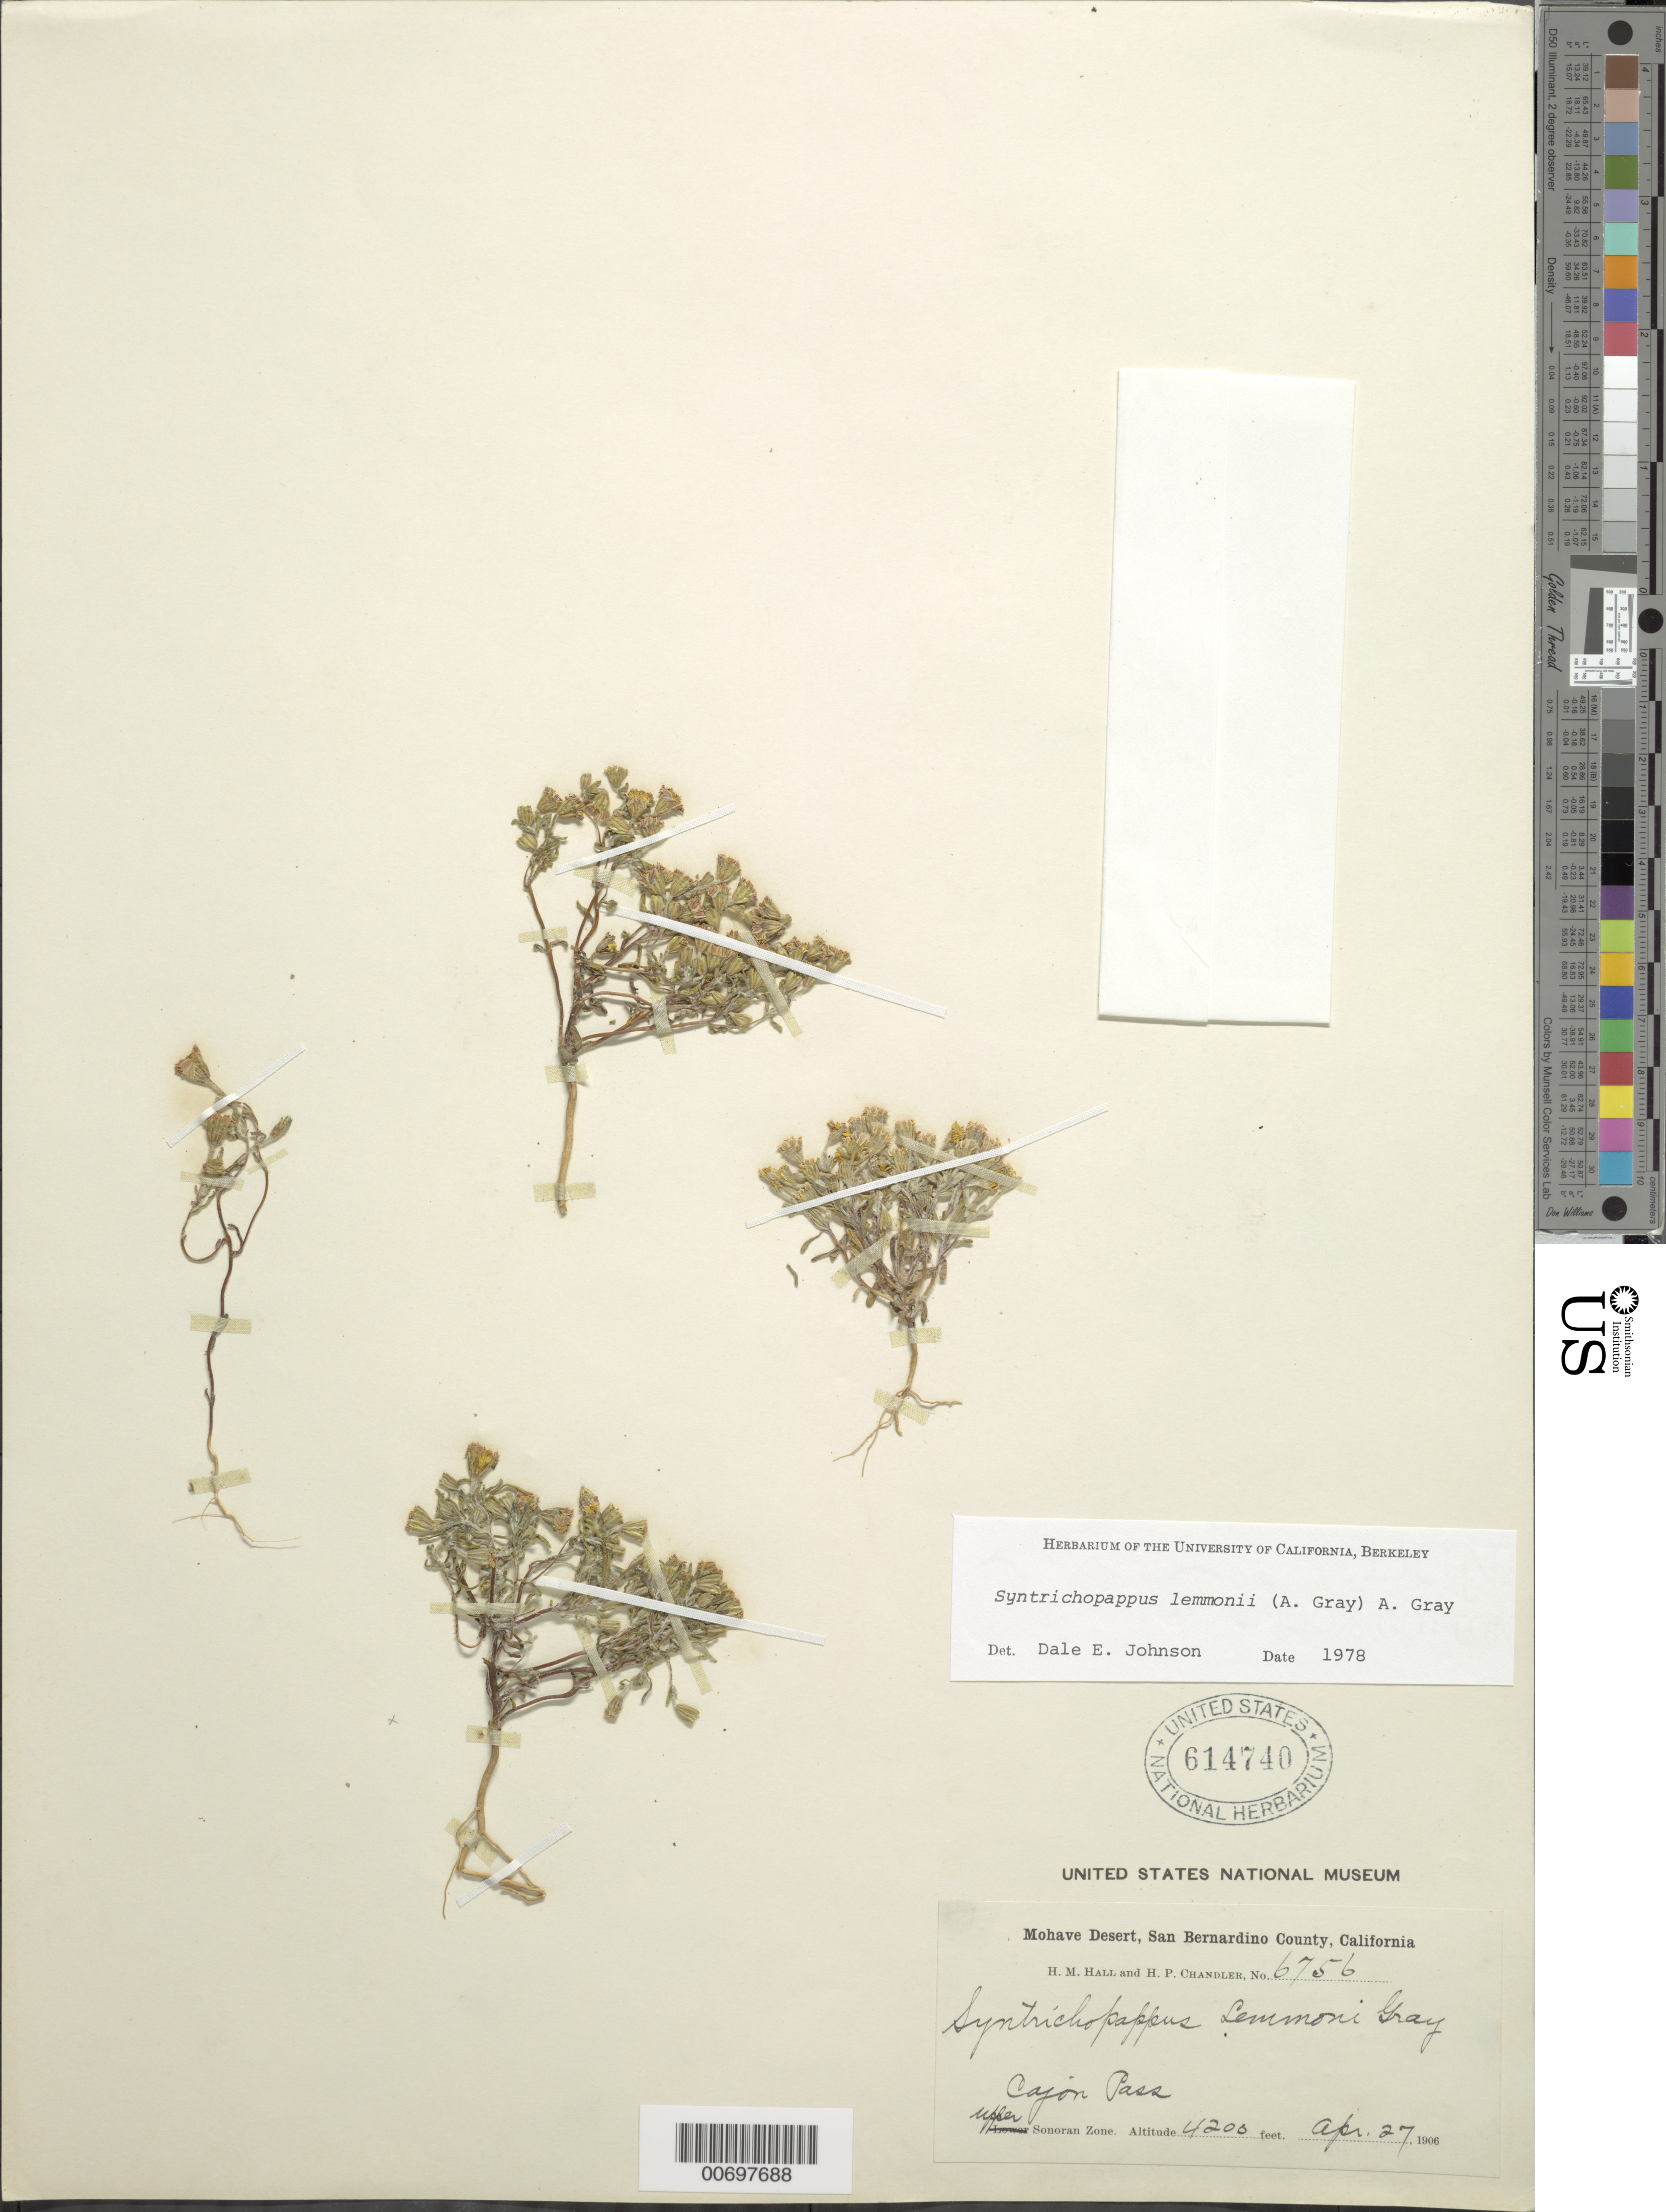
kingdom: Plantae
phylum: Tracheophyta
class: Magnoliopsida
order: Asterales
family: Asteraceae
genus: Syntrichopappus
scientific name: Syntrichopappus lemmonii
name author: (A. Gray) A. Gray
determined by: Johnson, D. E.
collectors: H. M. Hall & H. Chandler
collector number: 6756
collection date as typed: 27 Apr 1906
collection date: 1906-04-27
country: United States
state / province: California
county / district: San Bernardino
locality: Mohave Desert, Cajon Pass.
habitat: Upper Sonoran Zone.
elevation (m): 1280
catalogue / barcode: US 614740